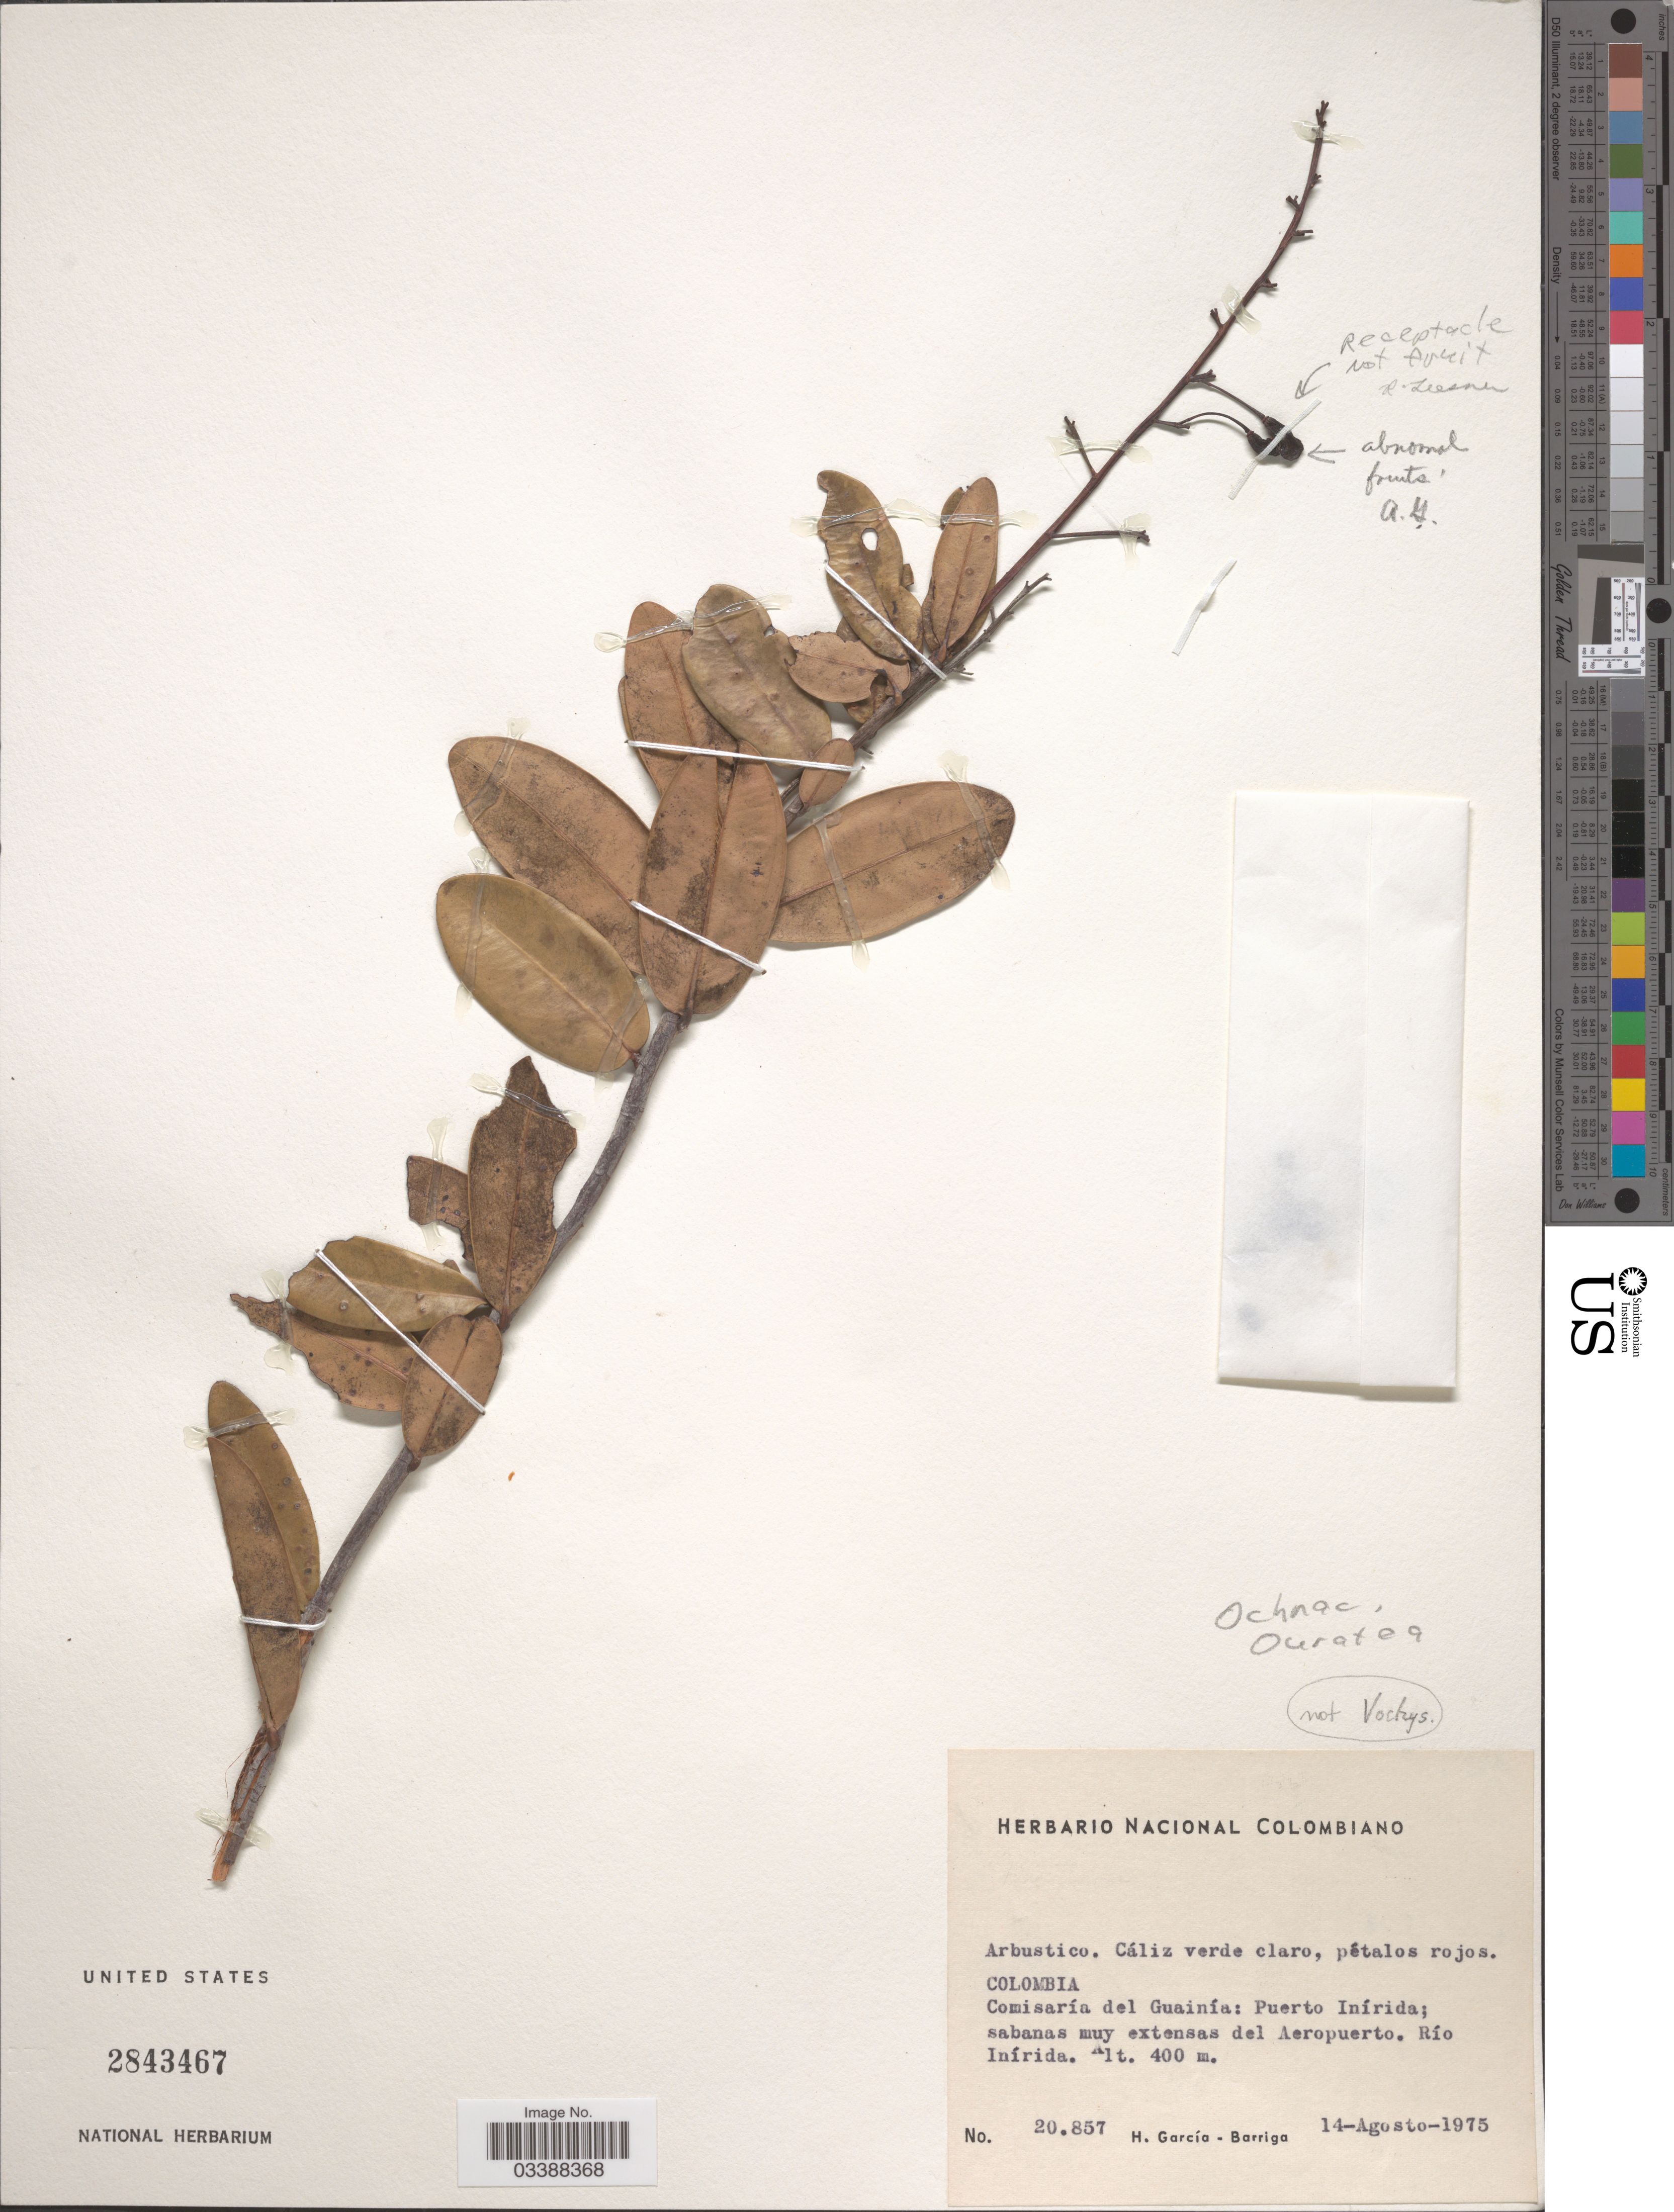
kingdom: Plantae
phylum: Tracheophyta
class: Magnoliopsida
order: Malpighiales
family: Ochnaceae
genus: Ouratea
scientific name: Ouratea sp.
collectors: H. García Barriga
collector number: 20857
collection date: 1975-08-14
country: Colombia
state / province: Guainía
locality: Comisaría del Guainía: Puerto Inírida; sabanas muy extensas del Aeropuerto. Río Inírida.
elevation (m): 400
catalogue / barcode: US 2843467